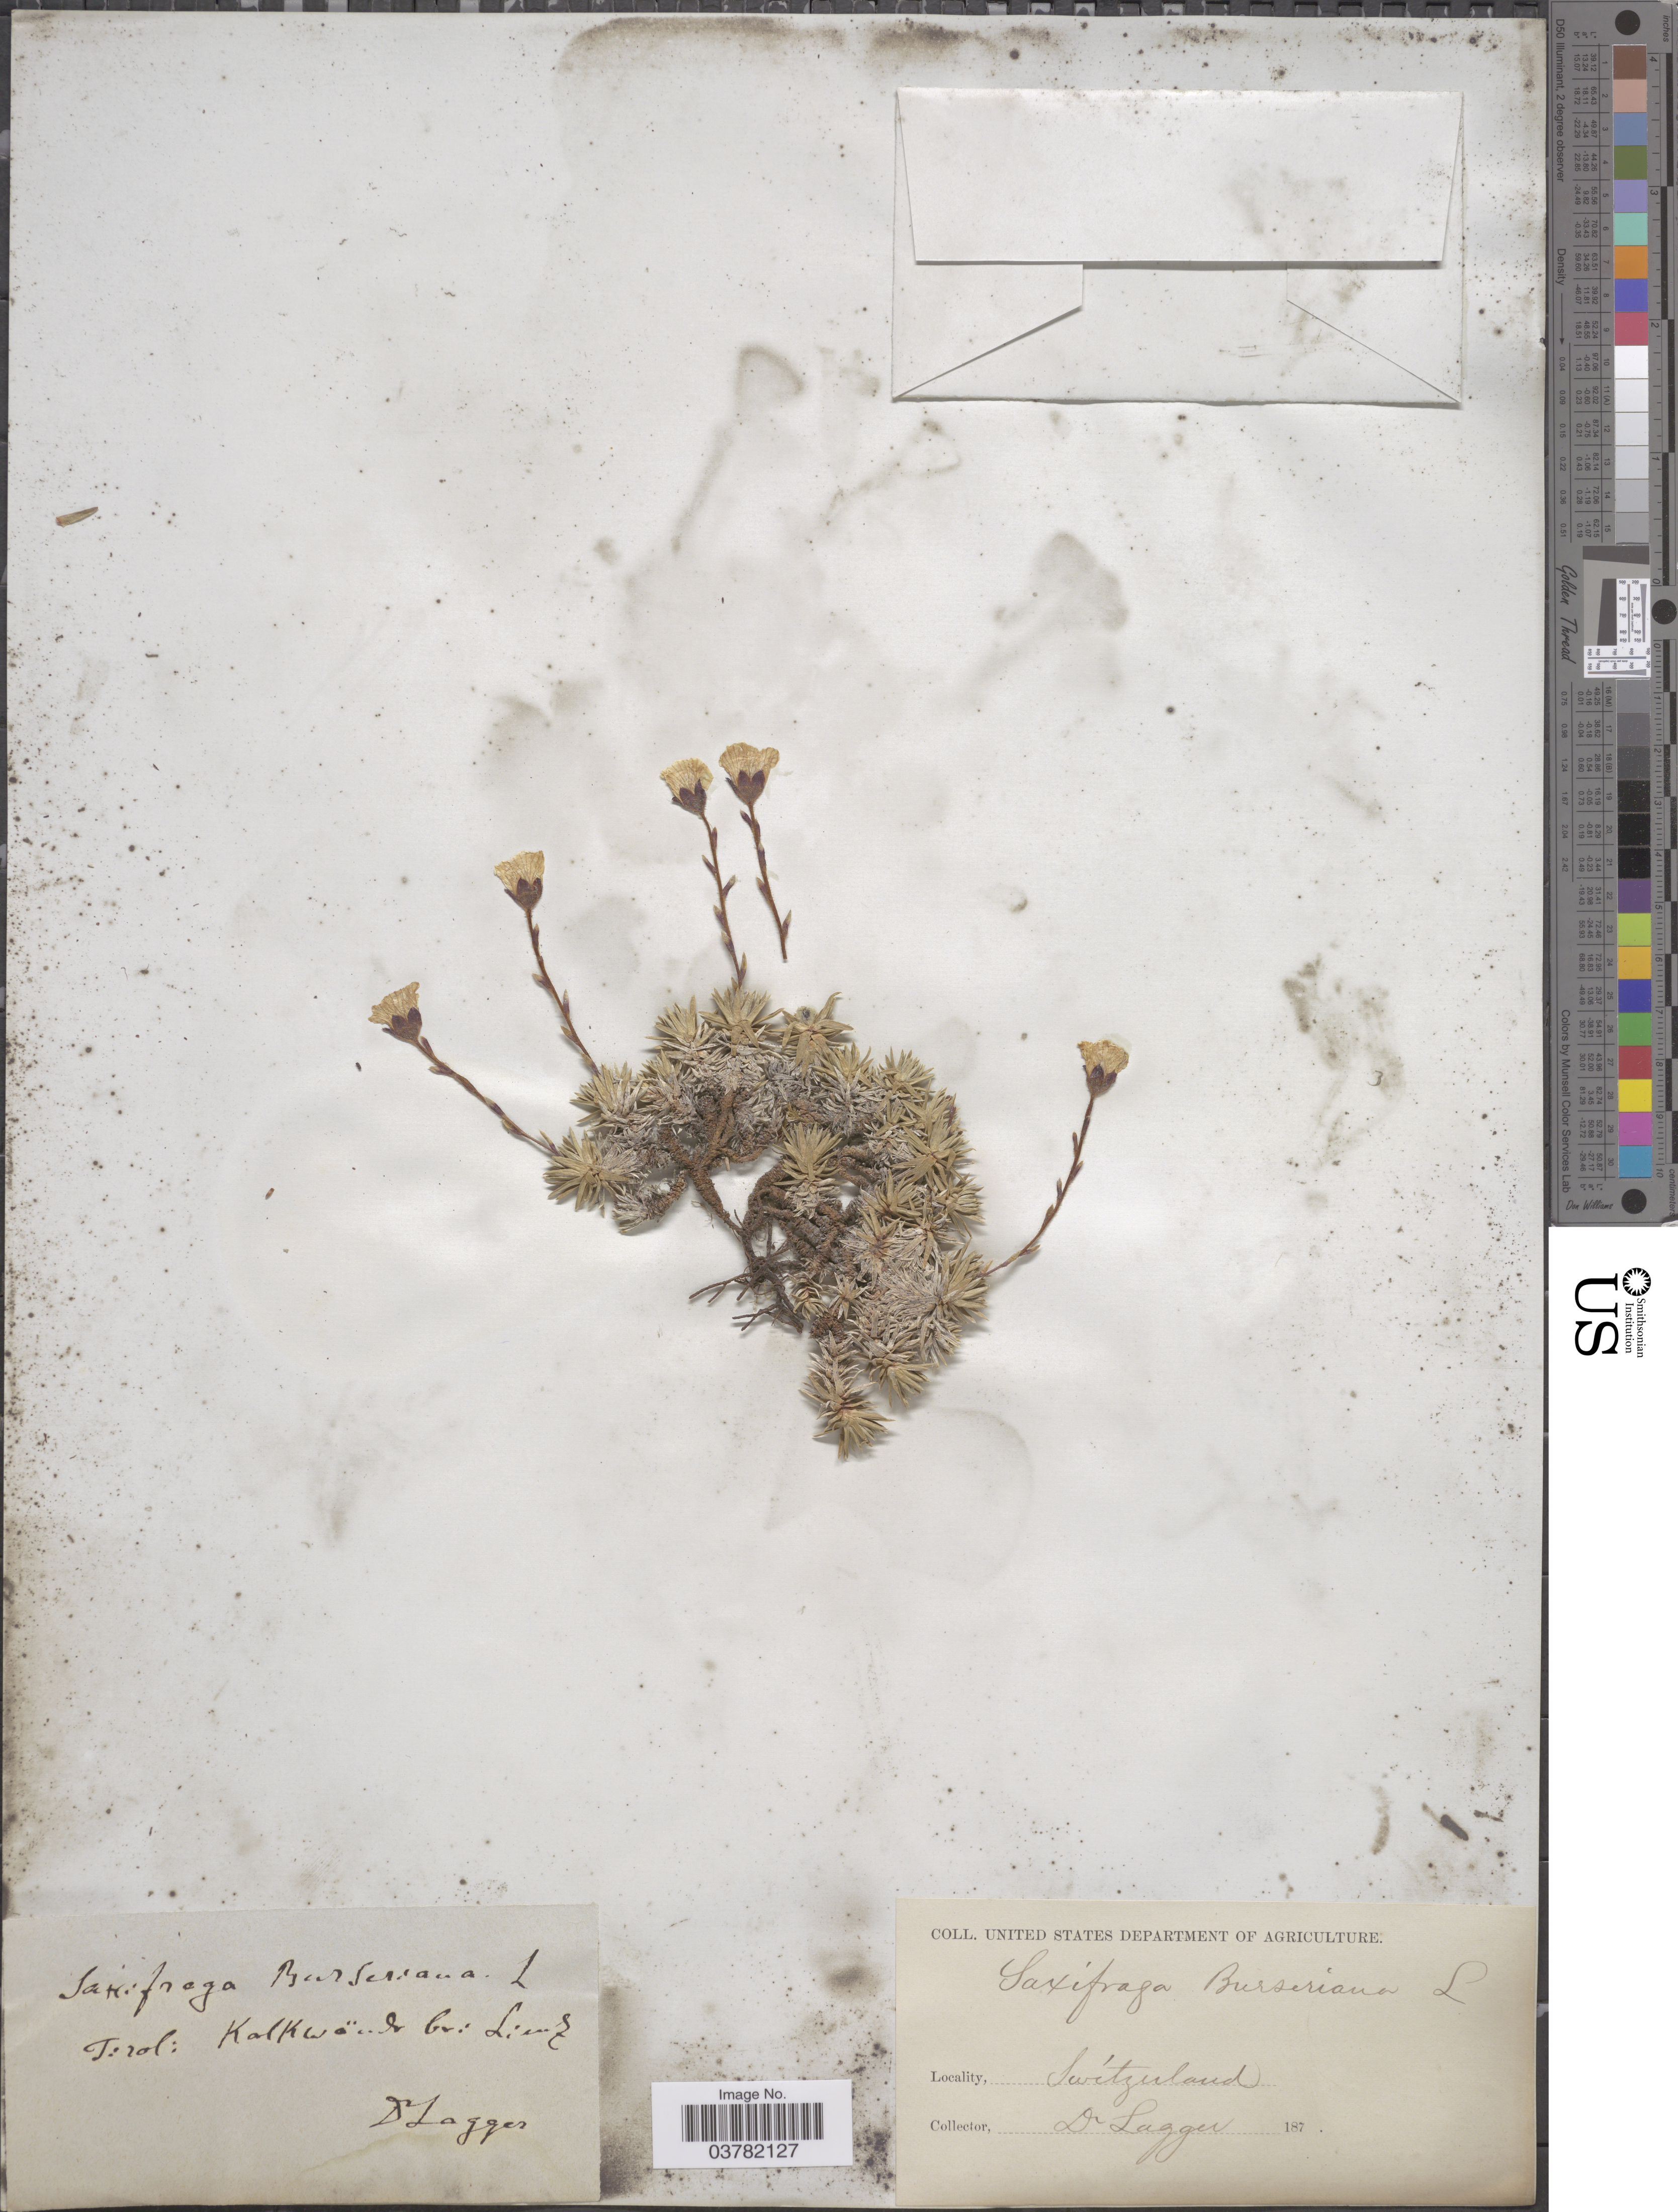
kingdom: Plantae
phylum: Tracheophyta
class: Magnoliopsida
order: Saxifragales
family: Saxifragaceae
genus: Saxifraga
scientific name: Saxifraga burseriana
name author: L.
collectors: D. Lagger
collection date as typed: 187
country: Austria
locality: Tirol: Kalkw [illegible text] bei Lienz.